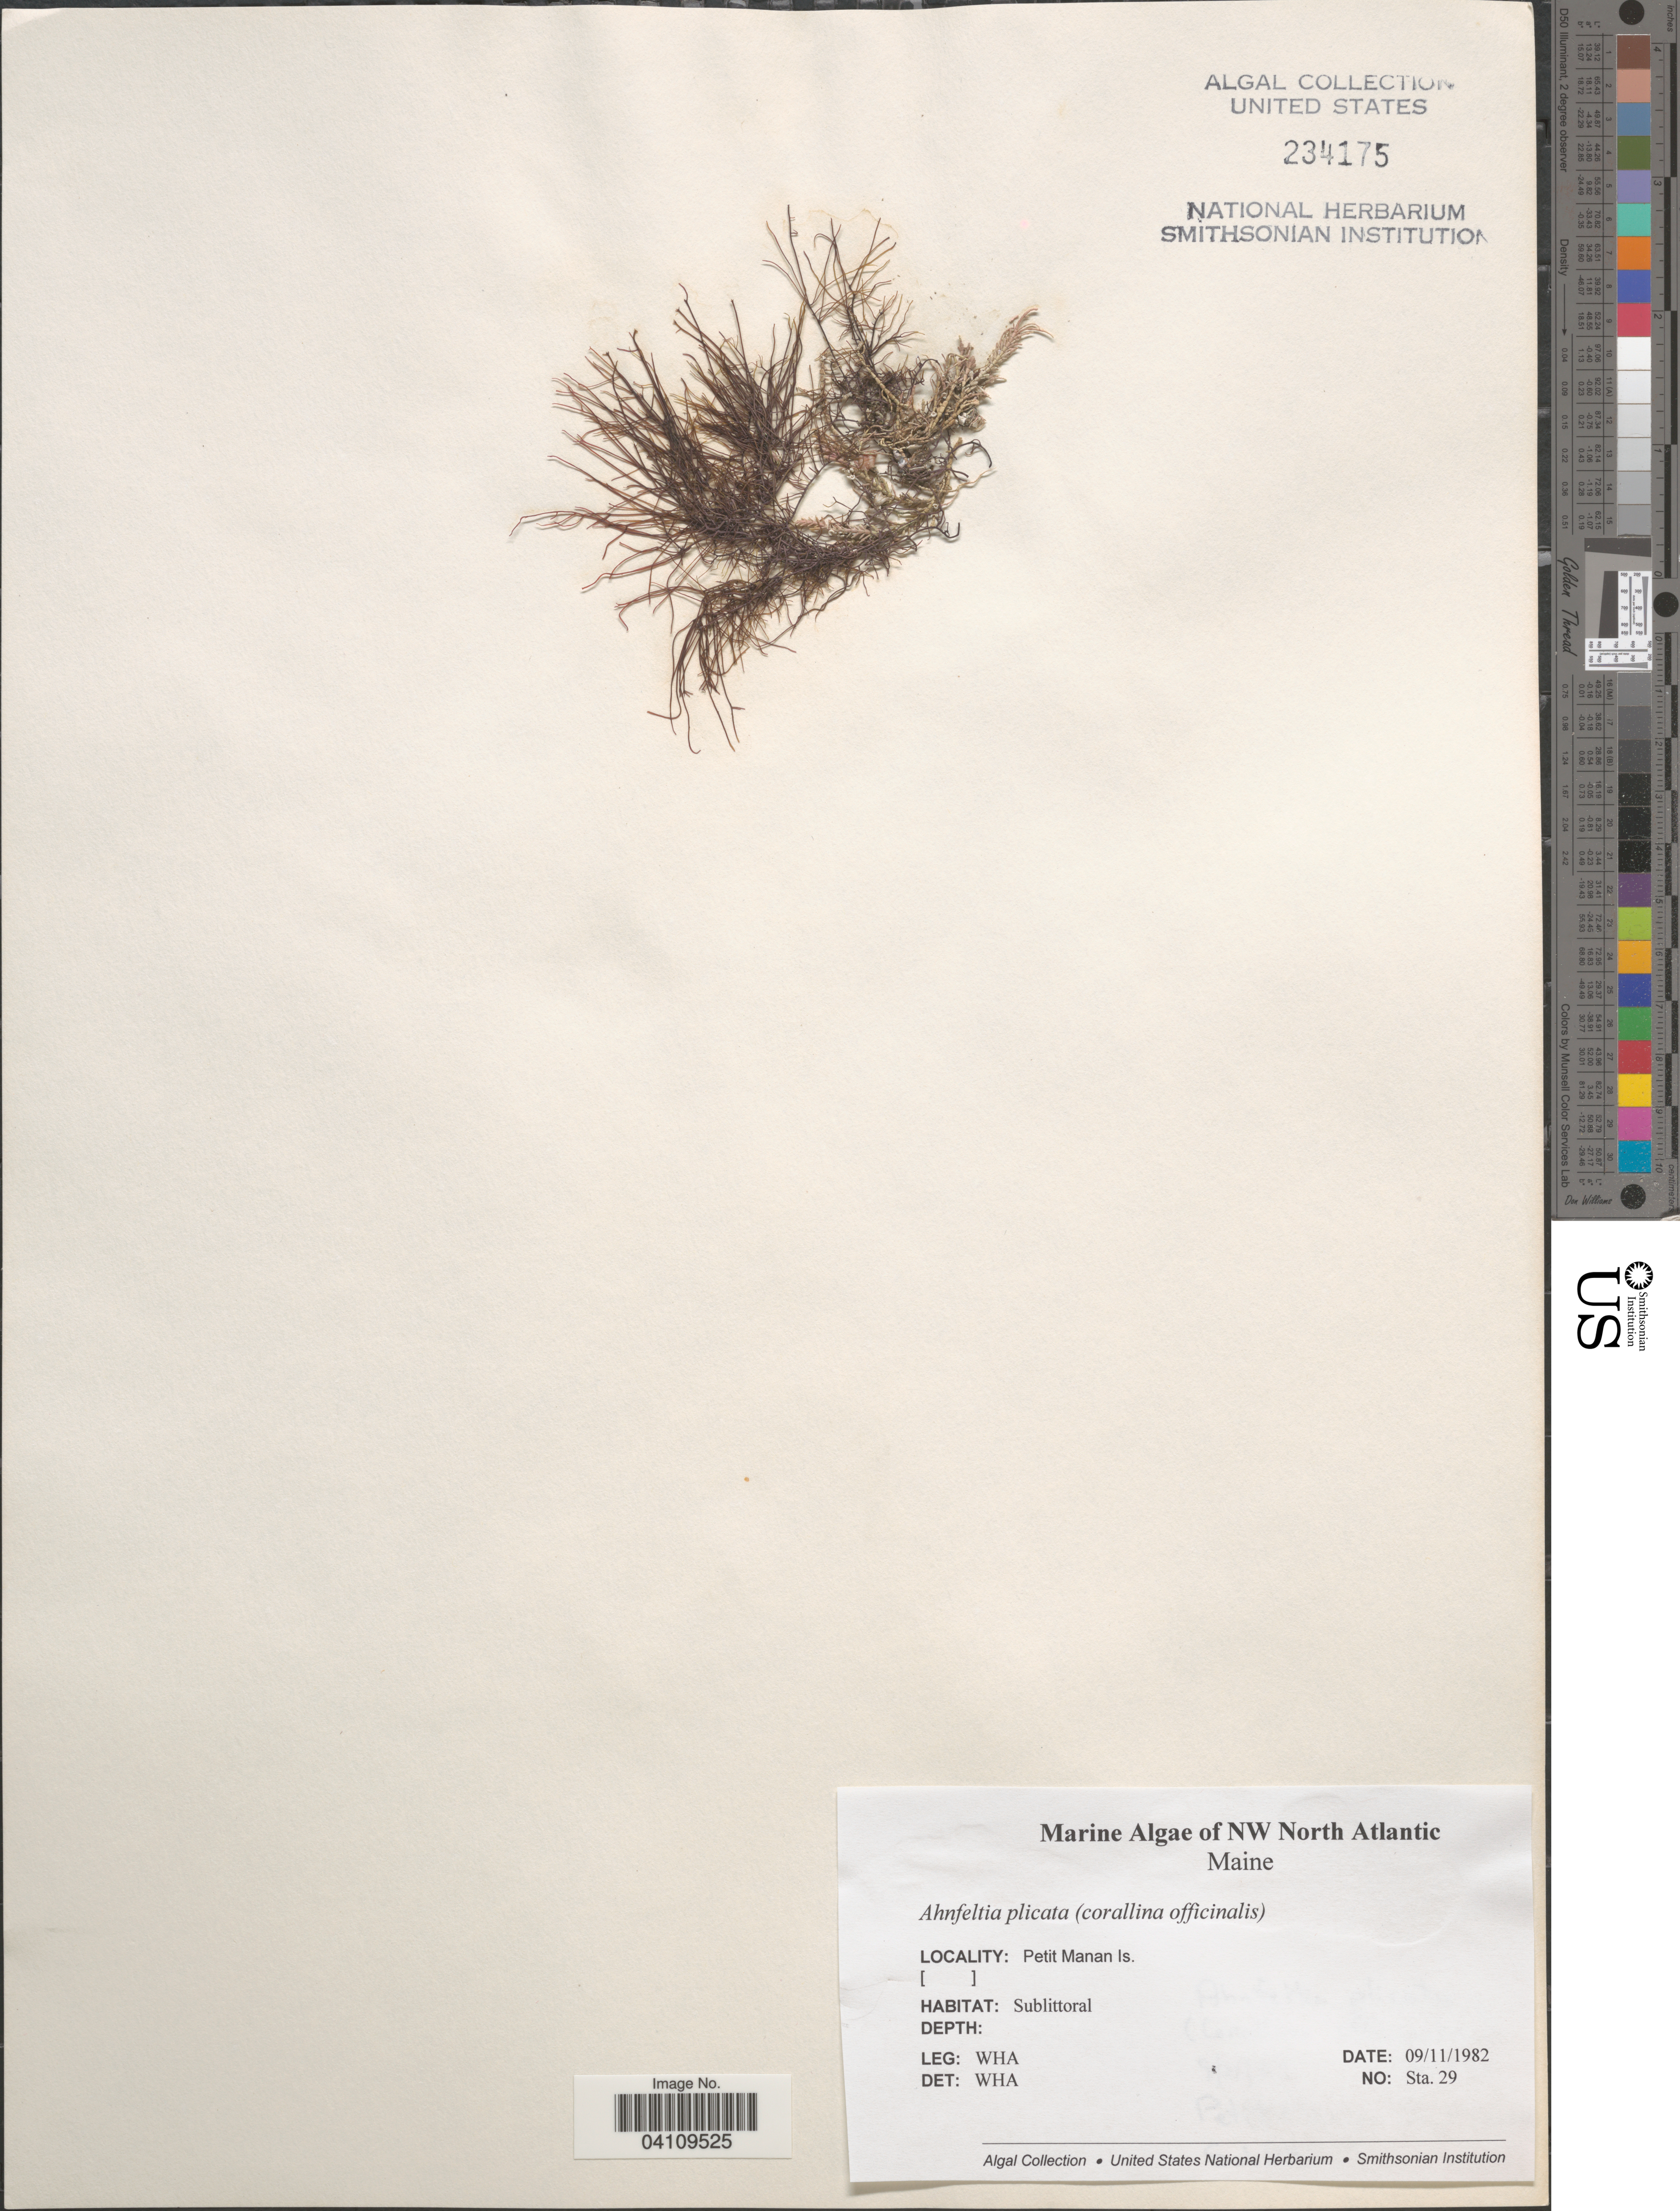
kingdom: Plantae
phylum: Rhodophyta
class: Florideophyceae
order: Ahnfeltiales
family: Ahnfeltiaceae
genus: Ahnfeltia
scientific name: Ahnfeltia plicata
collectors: W. H. Adey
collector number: Sta. 29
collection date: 1982-09-11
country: United States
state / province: Maine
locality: NW North Atlantic. Petit Manan Is.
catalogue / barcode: US 234175